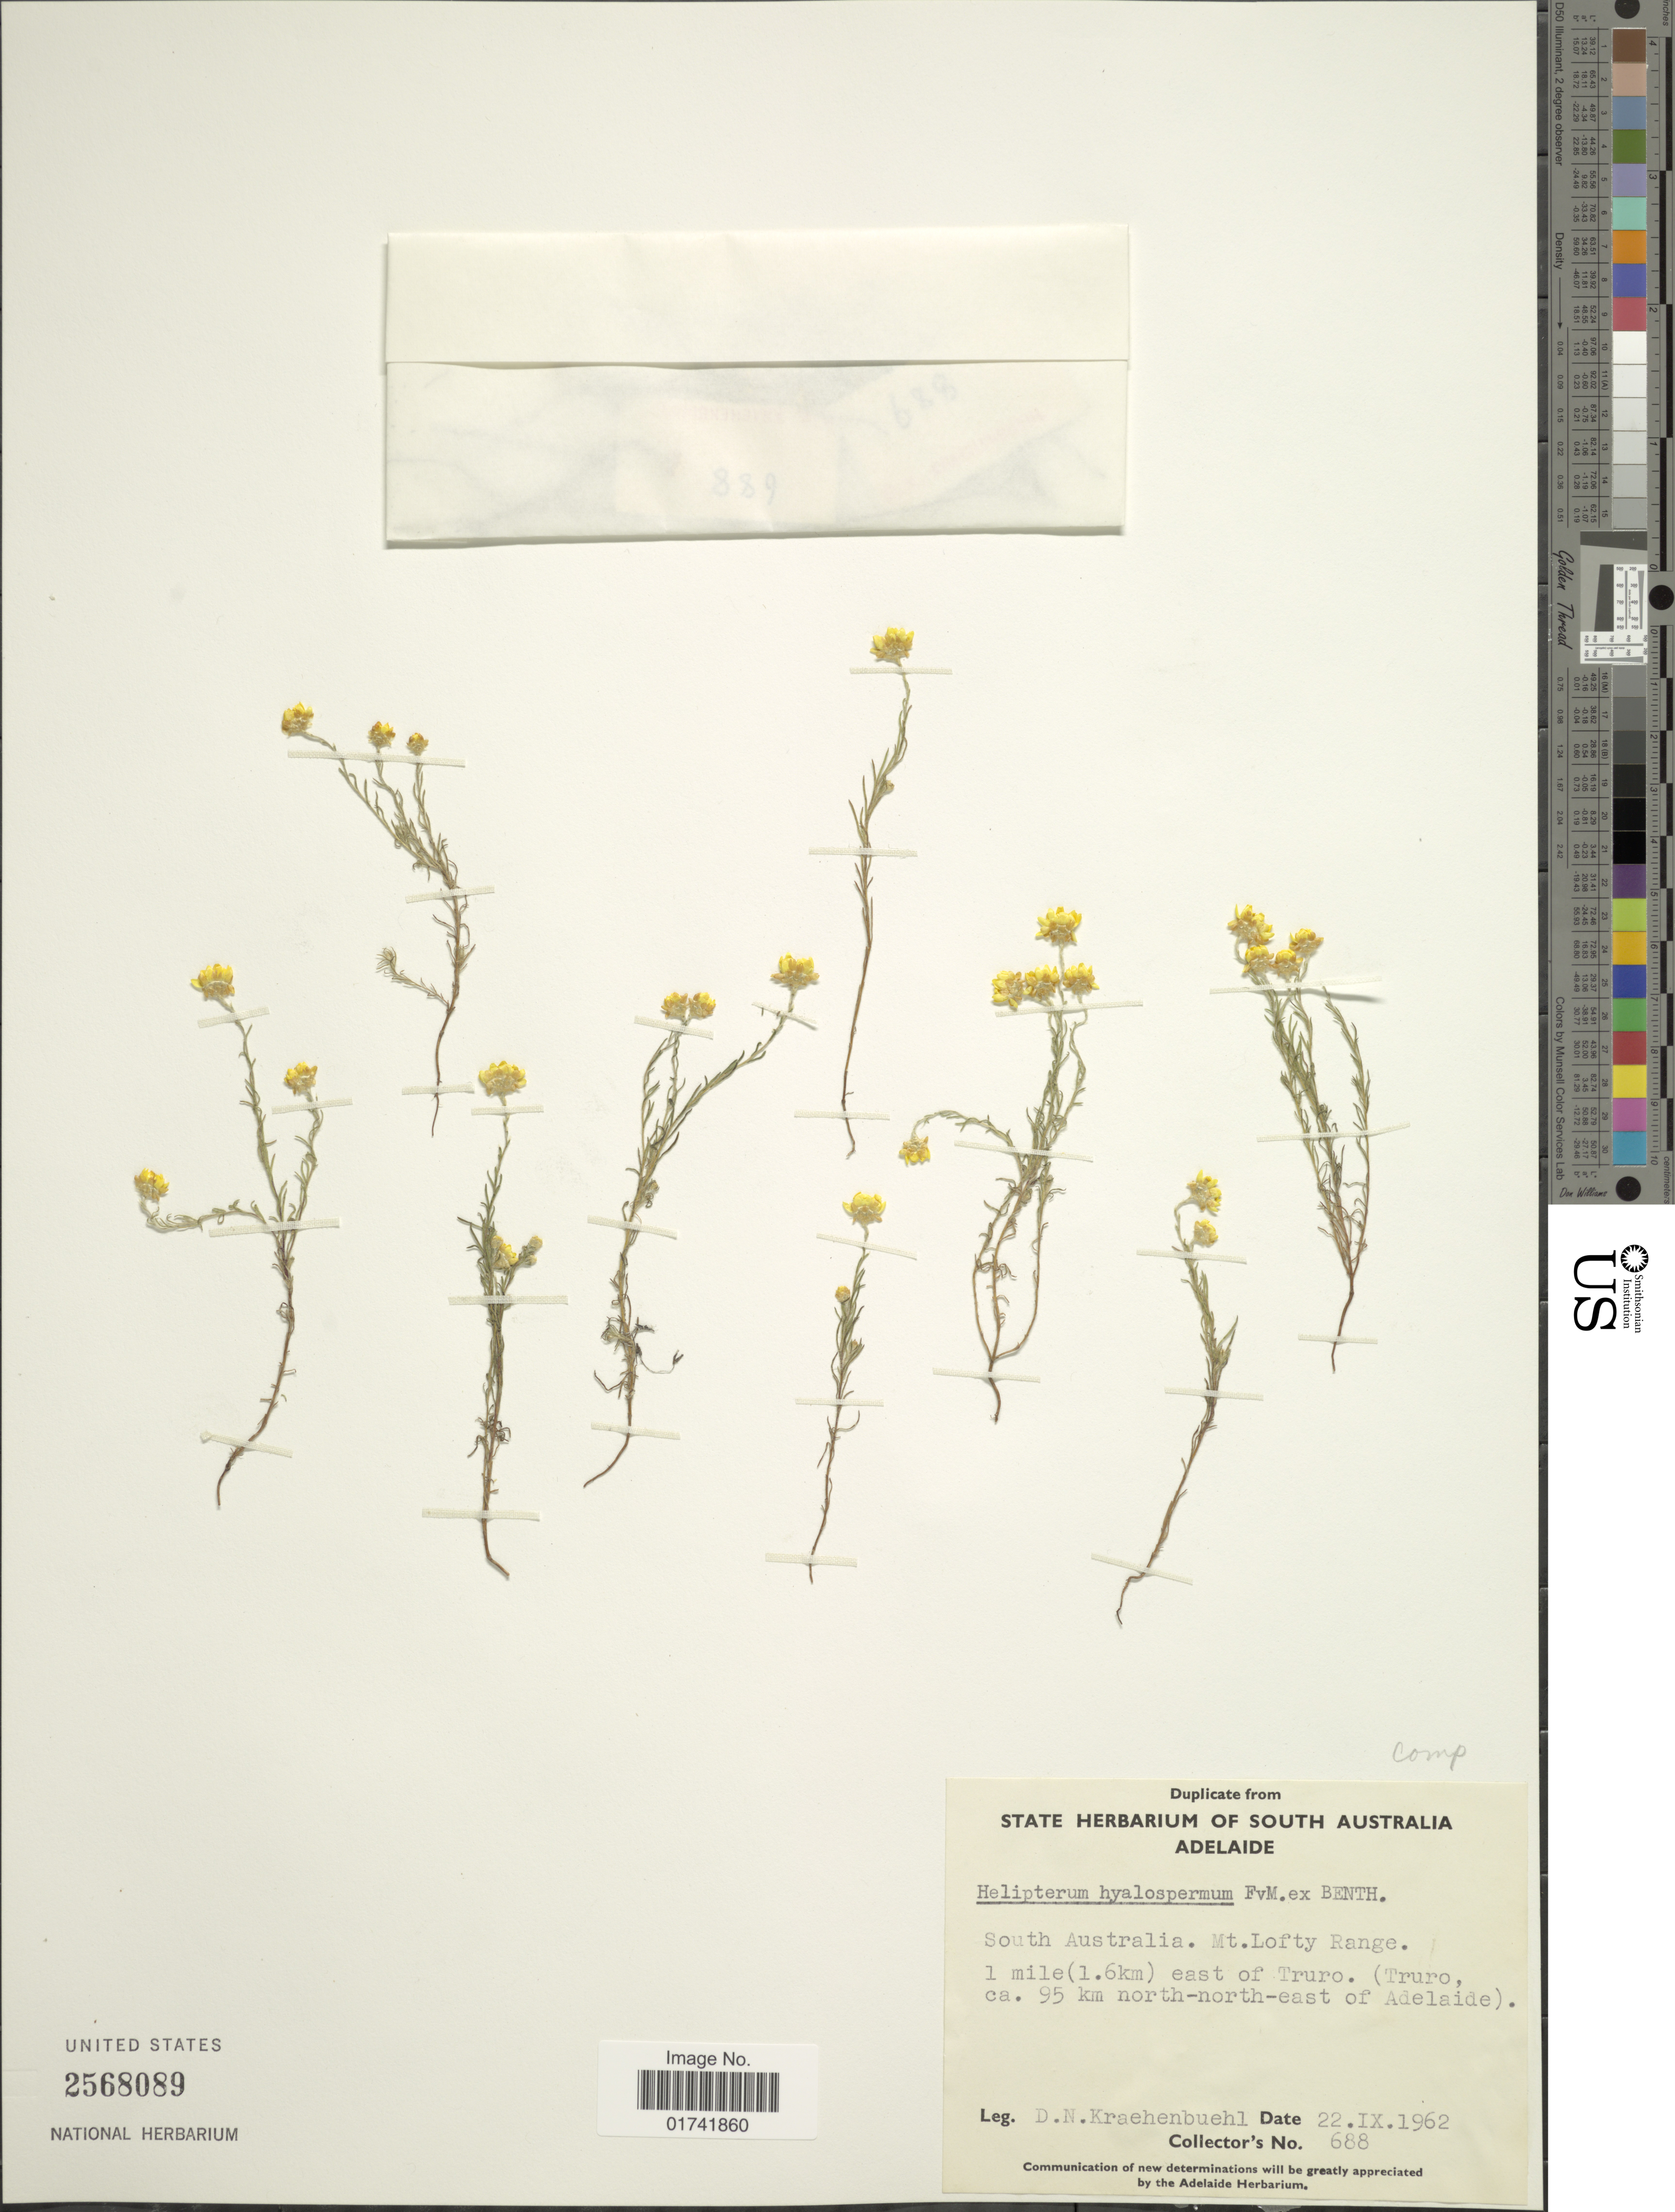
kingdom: Plantae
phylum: Tracheophyta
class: Magnoliopsida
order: Asterales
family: Asteraceae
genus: Hyalosperma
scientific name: Hyalosperma glutinosum subsp. glutinosum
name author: Steetz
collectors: D. Kraehenbuehl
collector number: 688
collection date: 1962-09-22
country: Australia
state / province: South Australia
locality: Mt. Lofty Range, 1 mile (1.6 km) east of Truro (Truro, ca. 95 km north-north-east of Adelaide).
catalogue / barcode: US 2568089